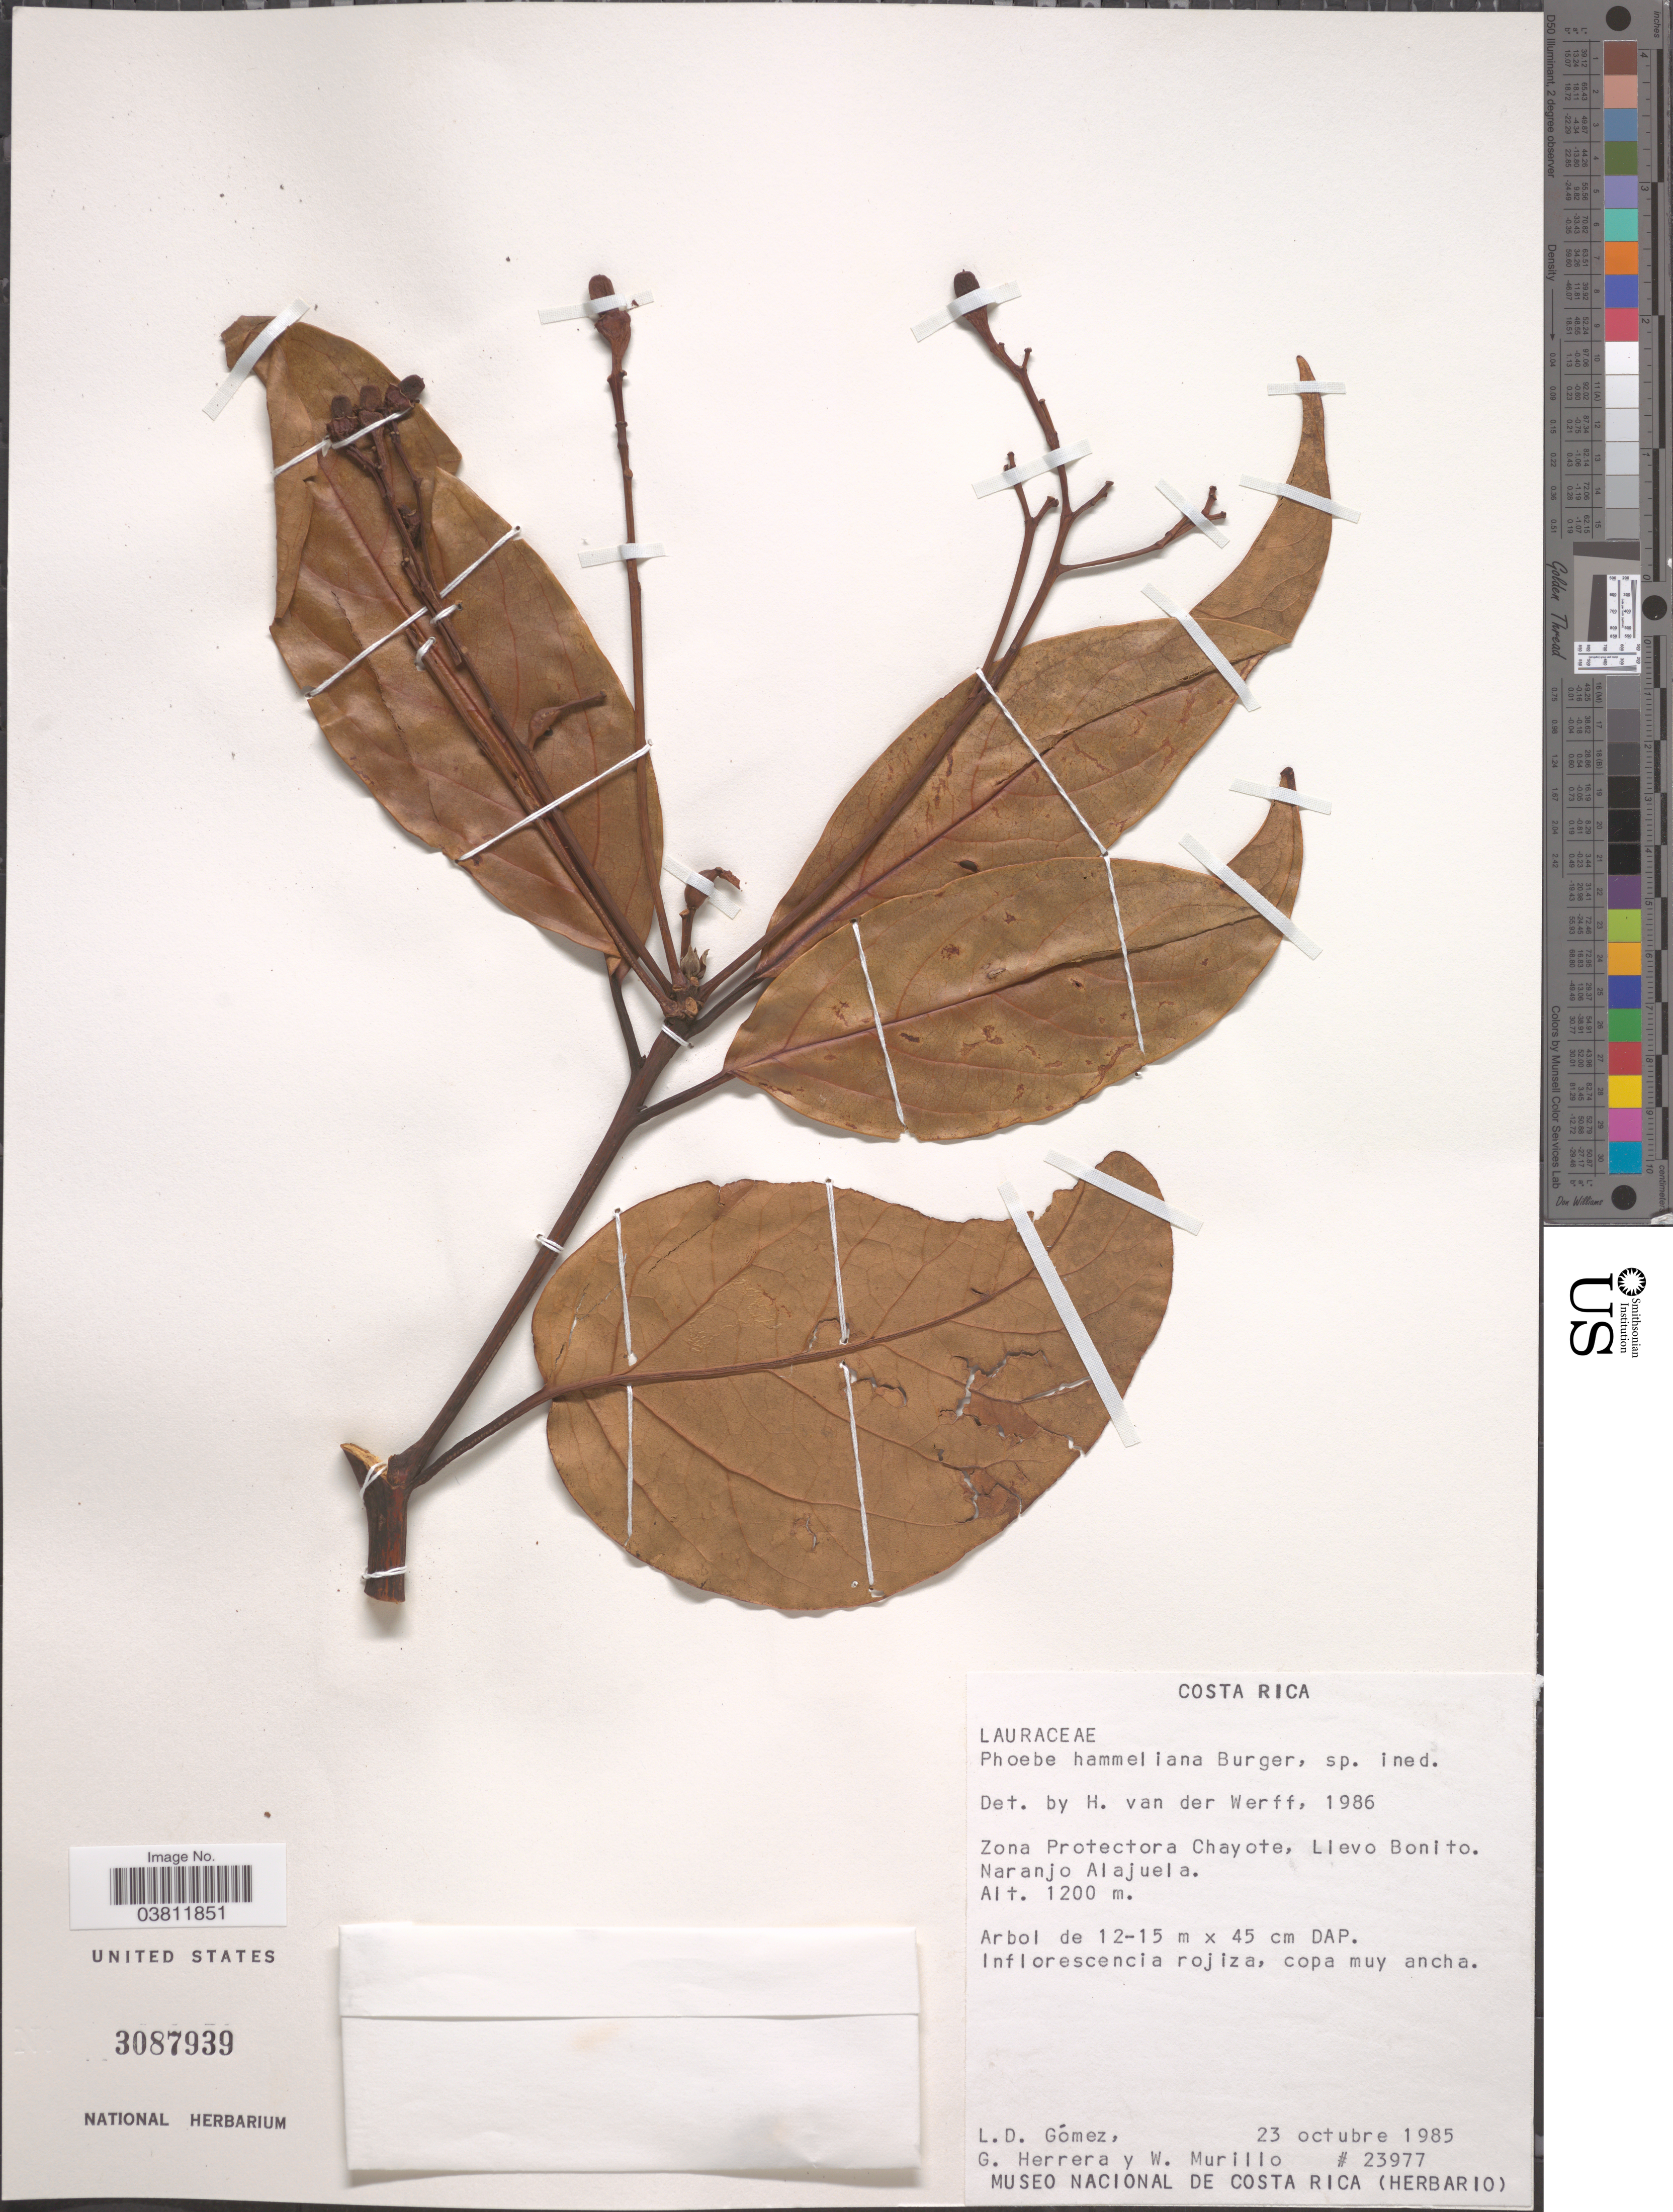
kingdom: Plantae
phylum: Tracheophyta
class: Magnoliopsida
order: Laurales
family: Lauraceae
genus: Phoebe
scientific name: Phoebe hammeliana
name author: W.C. Burger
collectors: L. D. Gómez, G. Herrera & W. Murillo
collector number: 23977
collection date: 1985-10-23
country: Costa Rica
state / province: Alajuela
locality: Zona Protectora Chayote, Llevo Bonito. Naranjo Alajuela.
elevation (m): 1200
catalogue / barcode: US 3087939